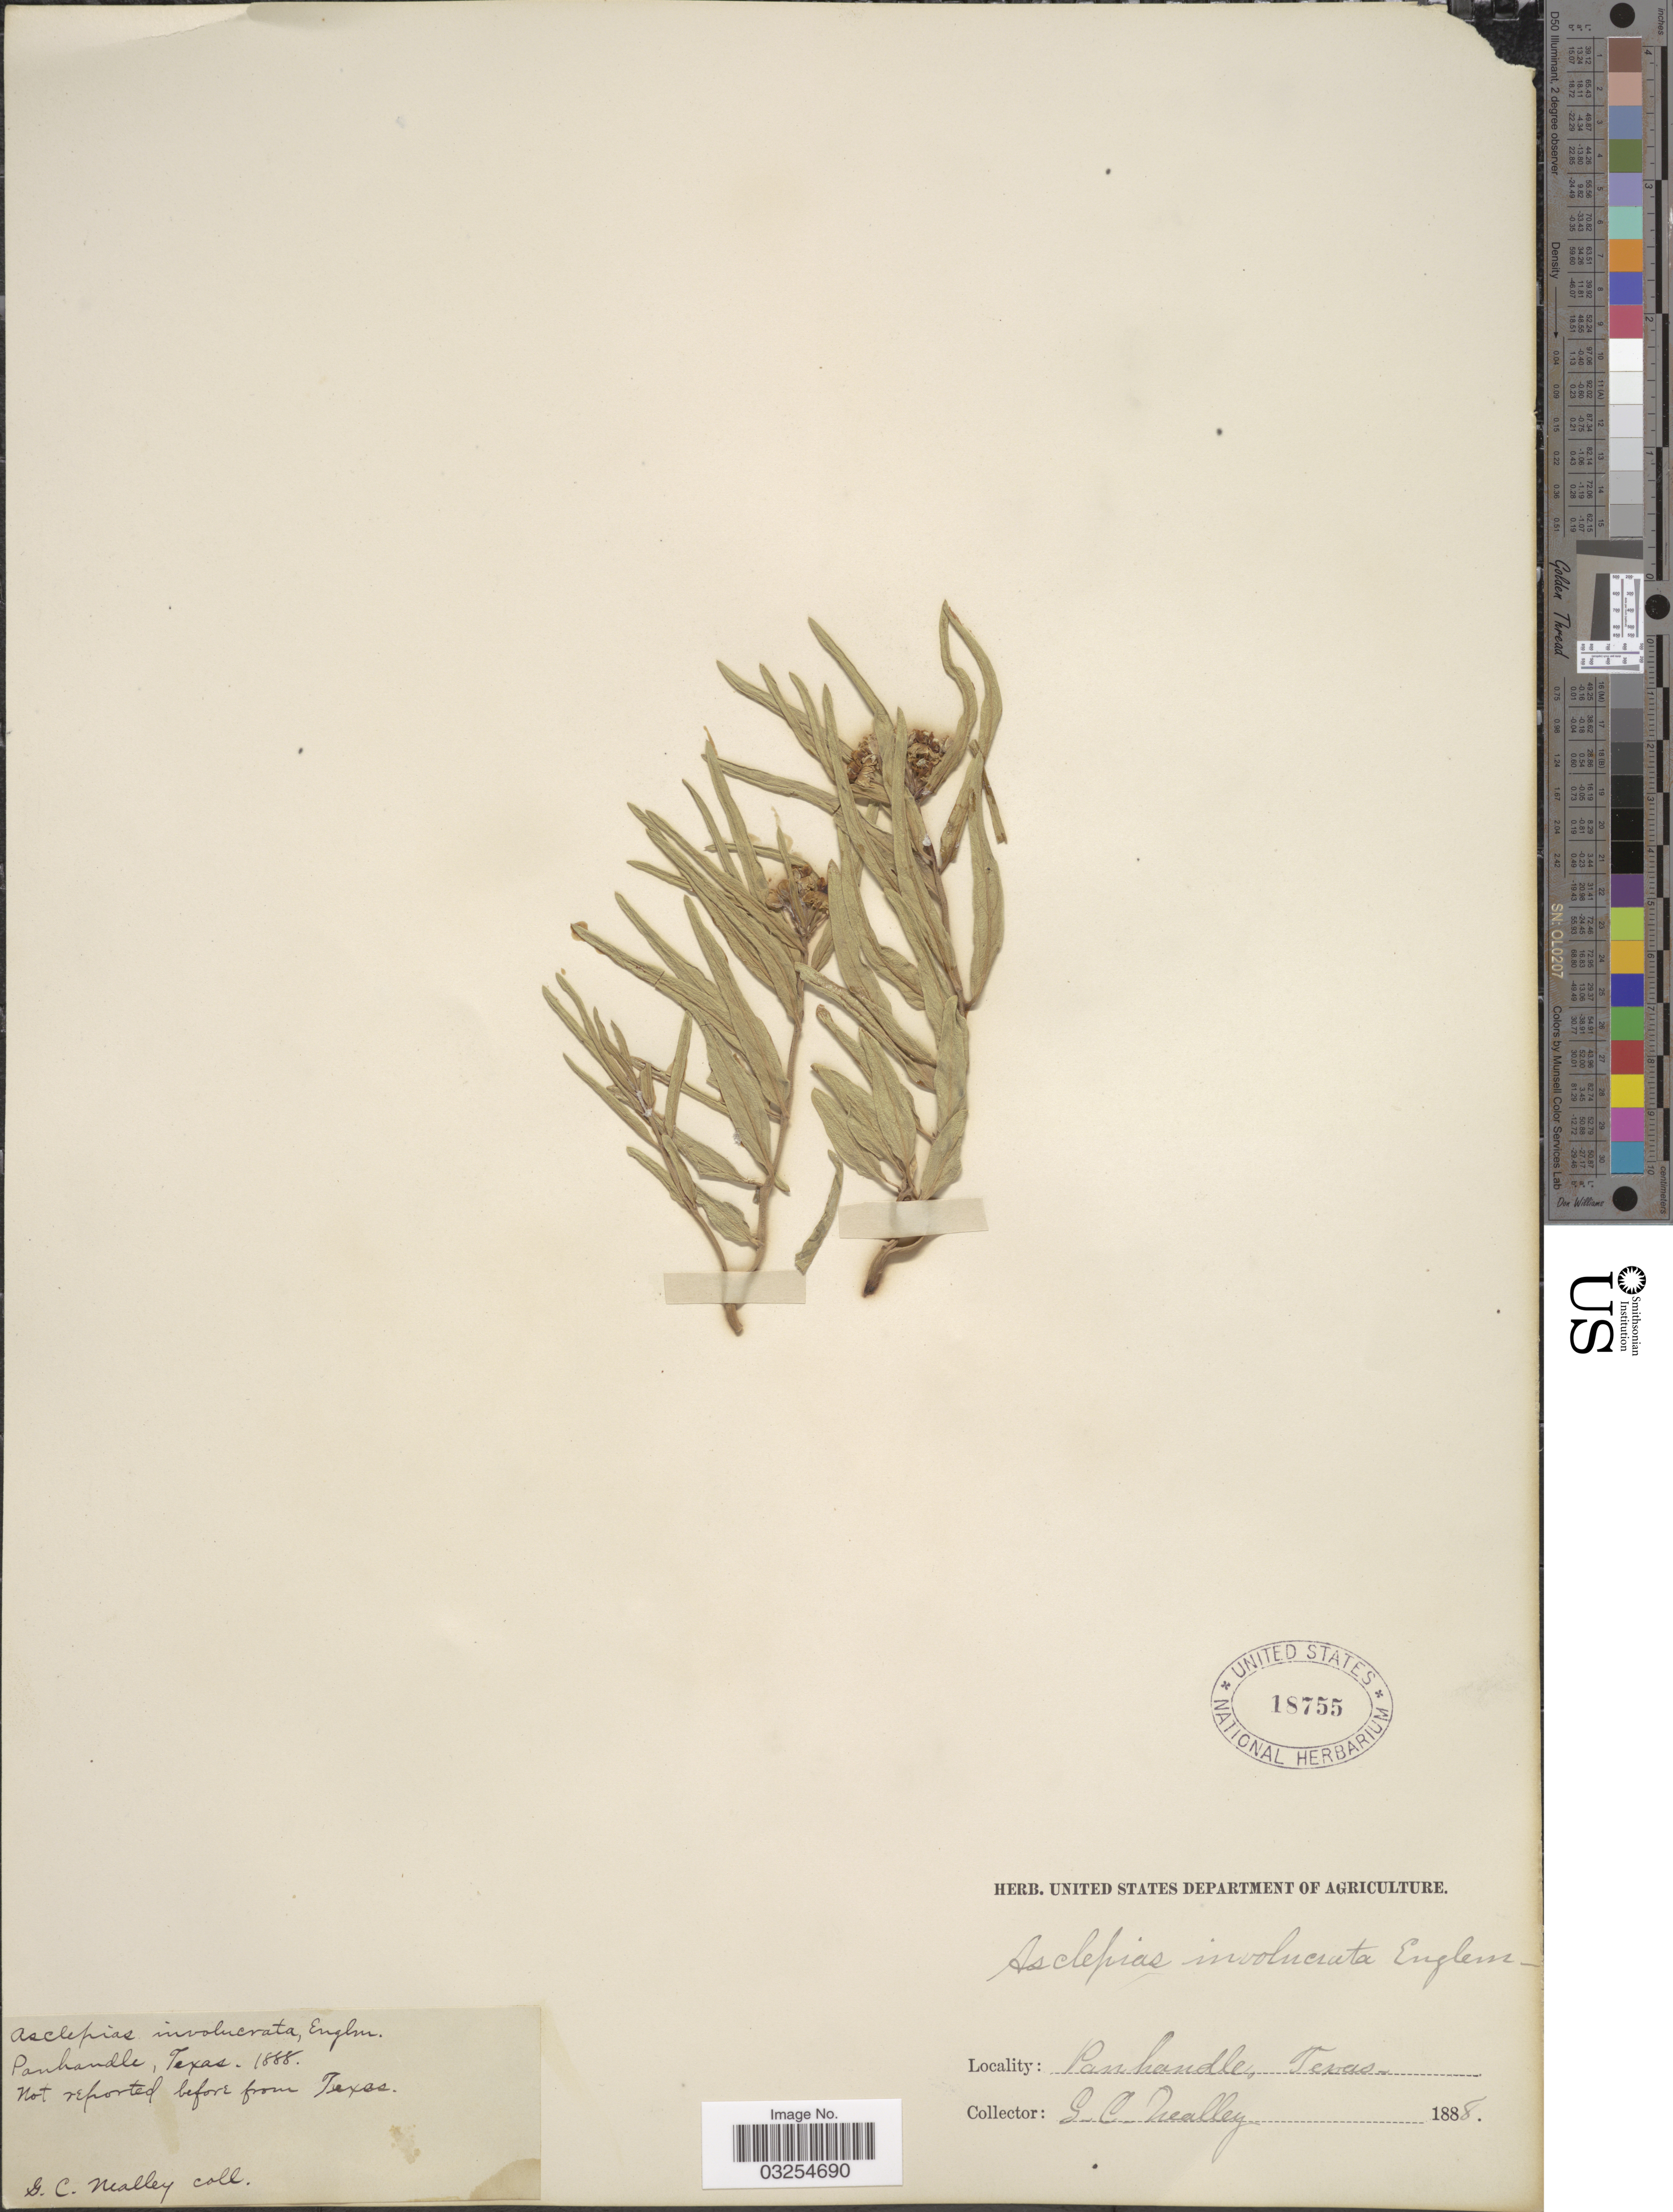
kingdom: Plantae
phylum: Tracheophyta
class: Magnoliopsida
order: Gentianales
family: Apocynaceae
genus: Asclepias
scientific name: Asclepias involucrata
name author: Engelm. ex Torr.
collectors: G. C. Nealley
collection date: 1888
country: United States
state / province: Texas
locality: Panhandle.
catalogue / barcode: US 18755